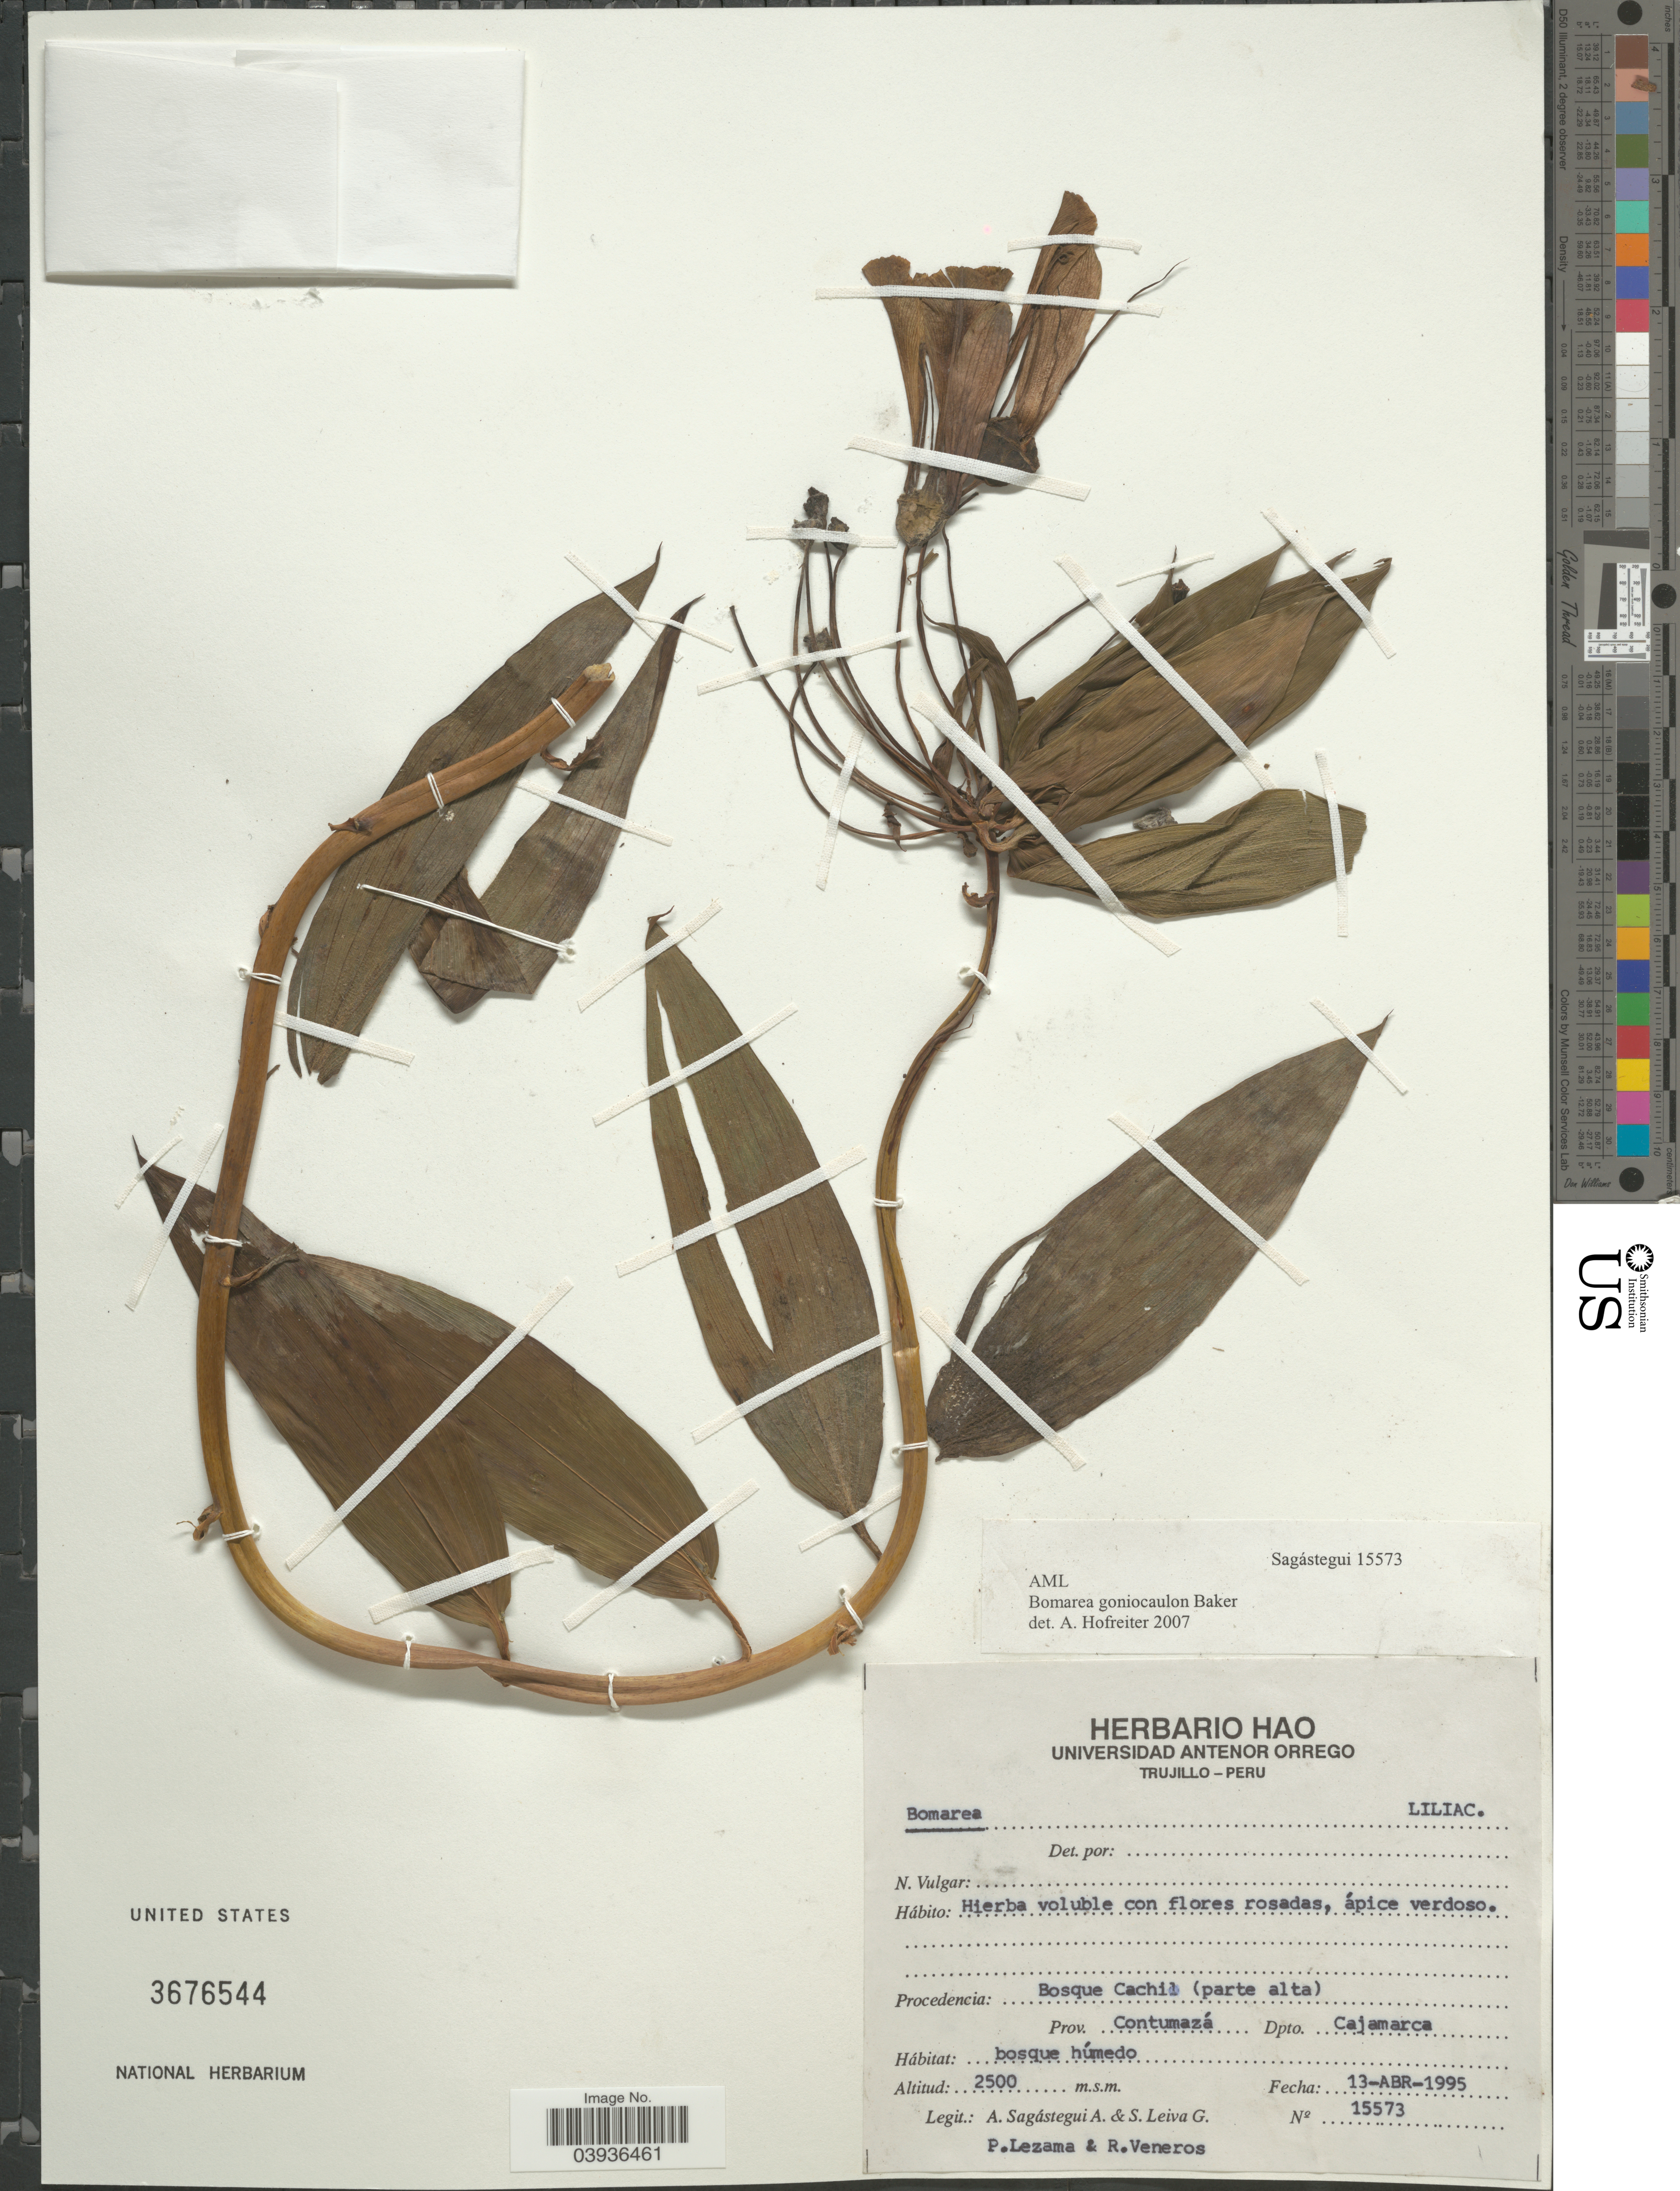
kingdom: Plantae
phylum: Tracheophyta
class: Liliopsida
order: Liliales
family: Alstroemeriaceae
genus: Bomarea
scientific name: Bomarea goniocaulon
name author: Baker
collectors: A. Sagástegui A., S. Leiva G., P. Lezama & R. Veneros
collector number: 15573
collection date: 1995-04-13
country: Peru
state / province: Cajamarca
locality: Bosque Cachil (parte alta. Prov. Contumazá. Dpto. Cajamarca.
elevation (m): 2500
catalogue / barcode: US 3676544